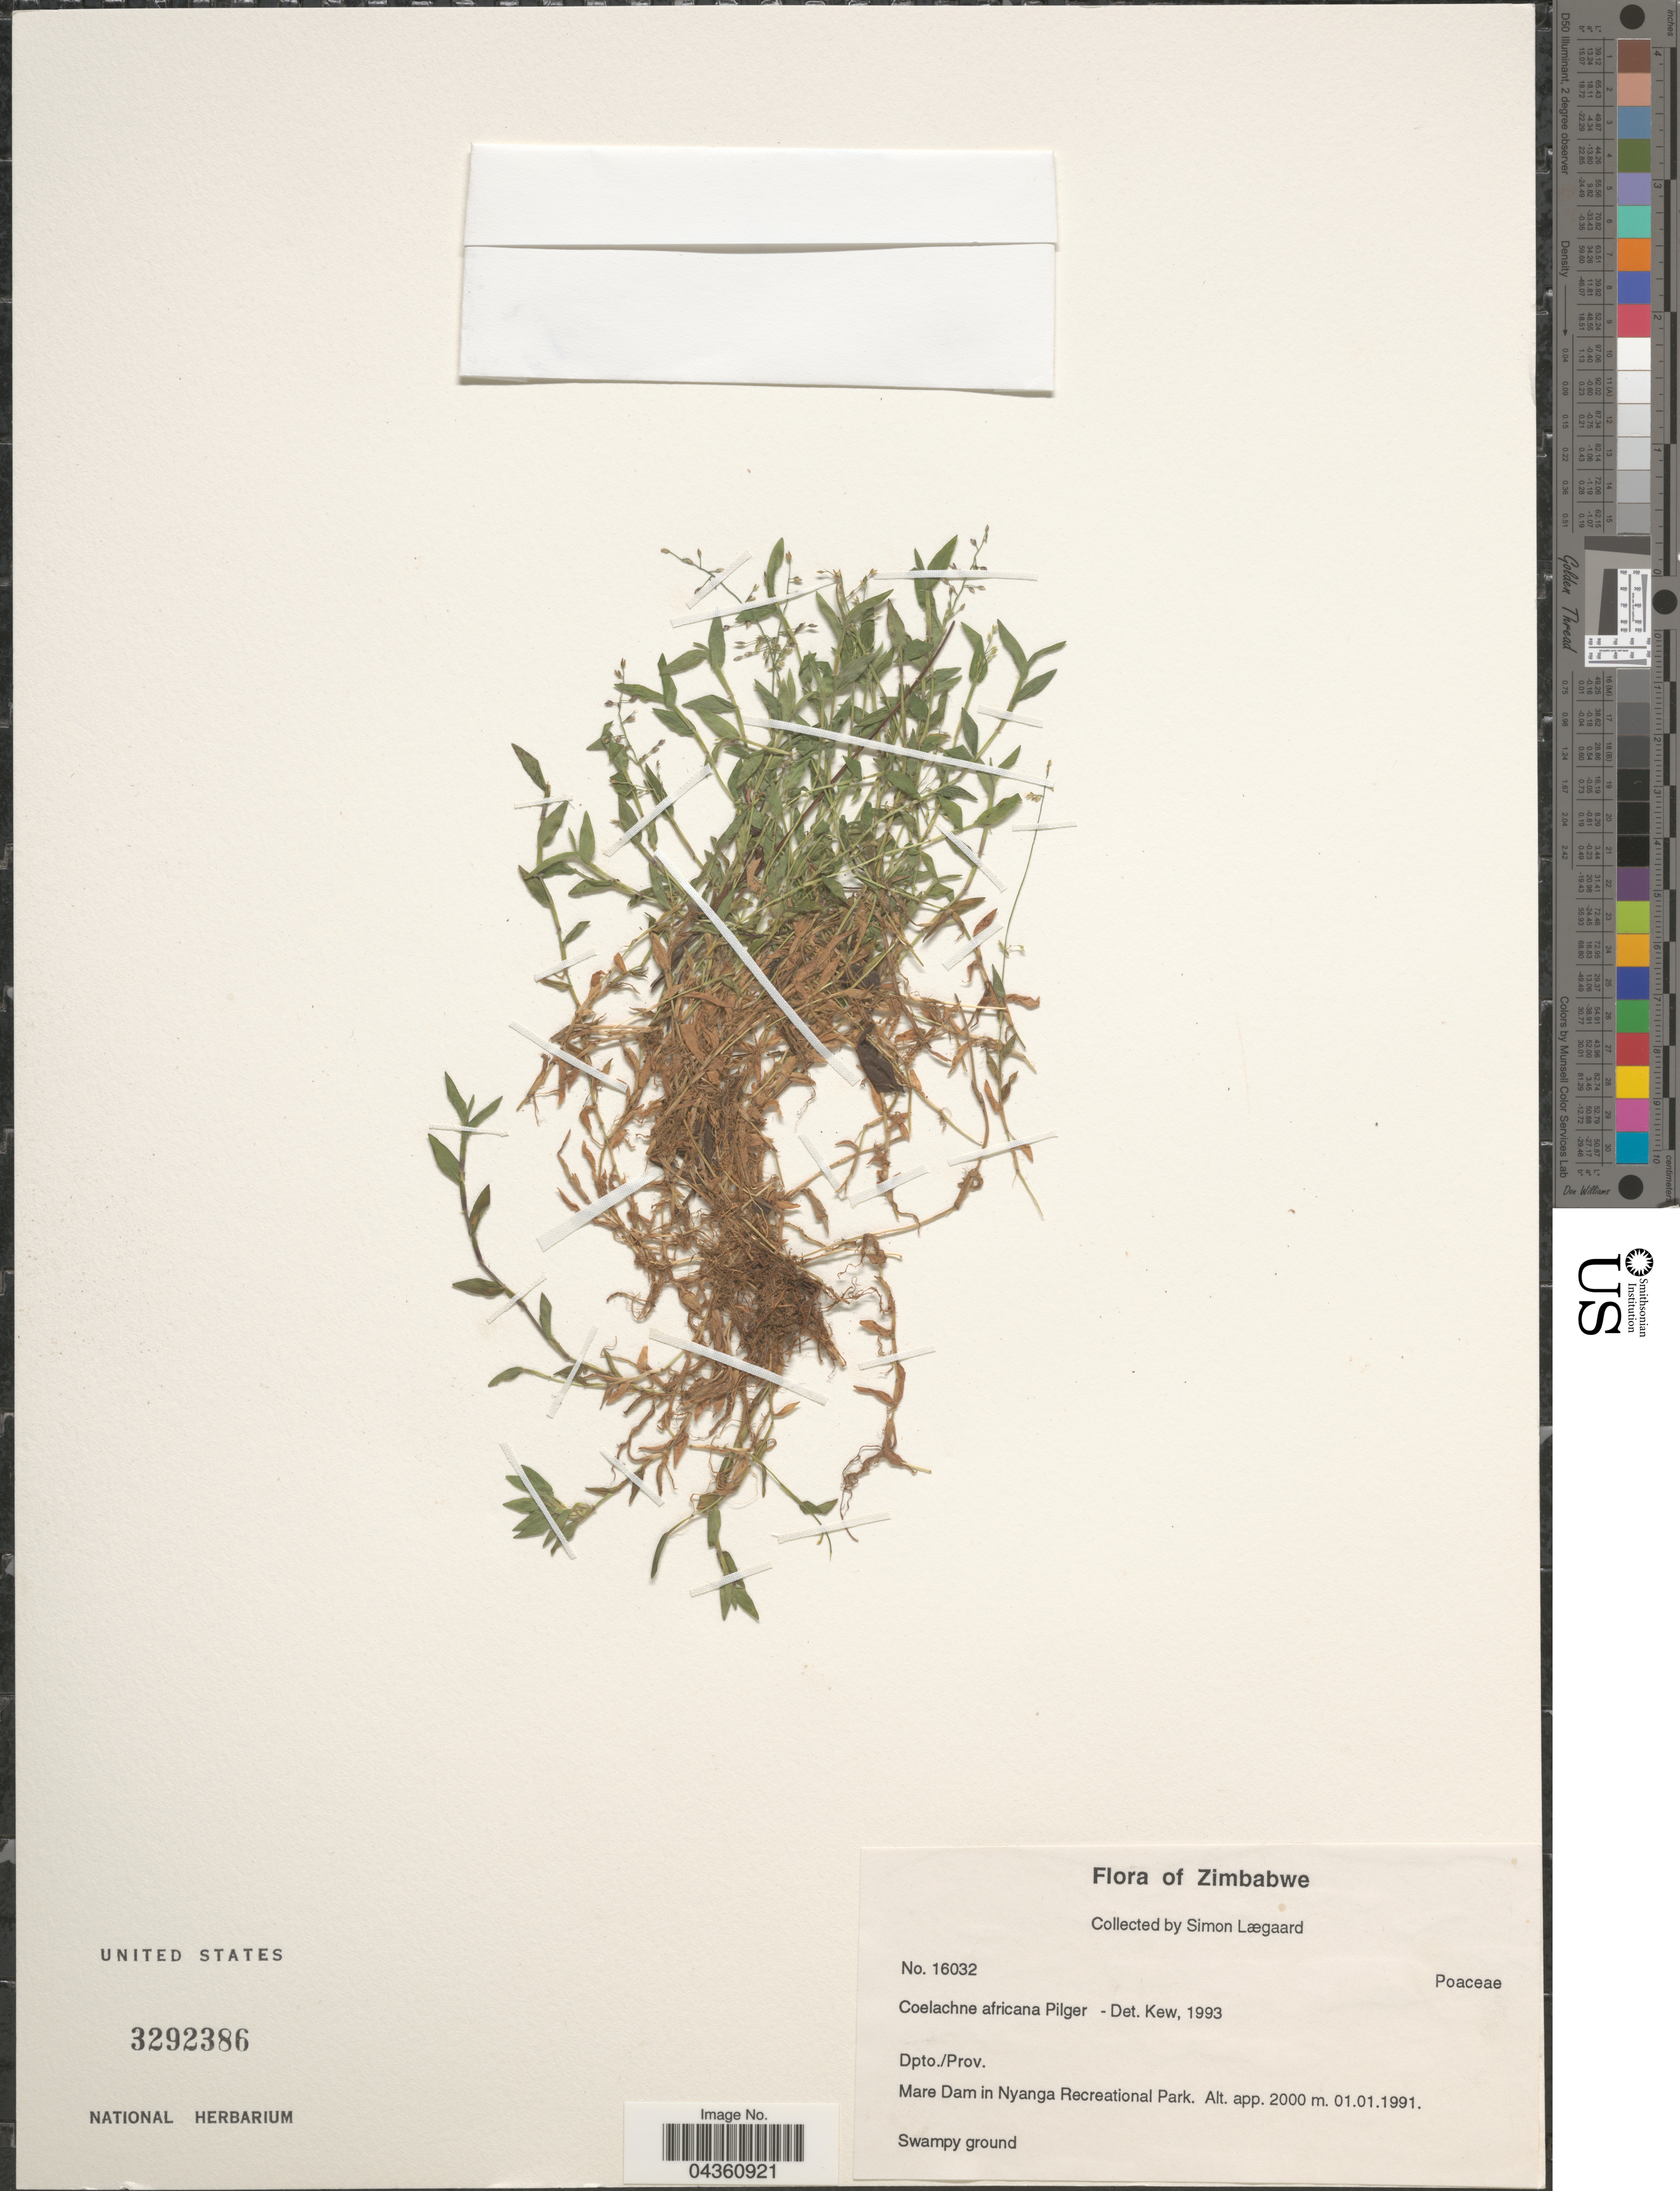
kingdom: Plantae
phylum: Tracheophyta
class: Liliopsida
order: Poales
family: Poaceae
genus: Coelachne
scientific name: Coelachne africana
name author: Pilg.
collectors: S. Lægaard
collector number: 16032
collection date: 1991-01-01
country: Zimbabwe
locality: Mare Dam in Nyanga Recreational Park.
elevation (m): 2000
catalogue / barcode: US 3292386